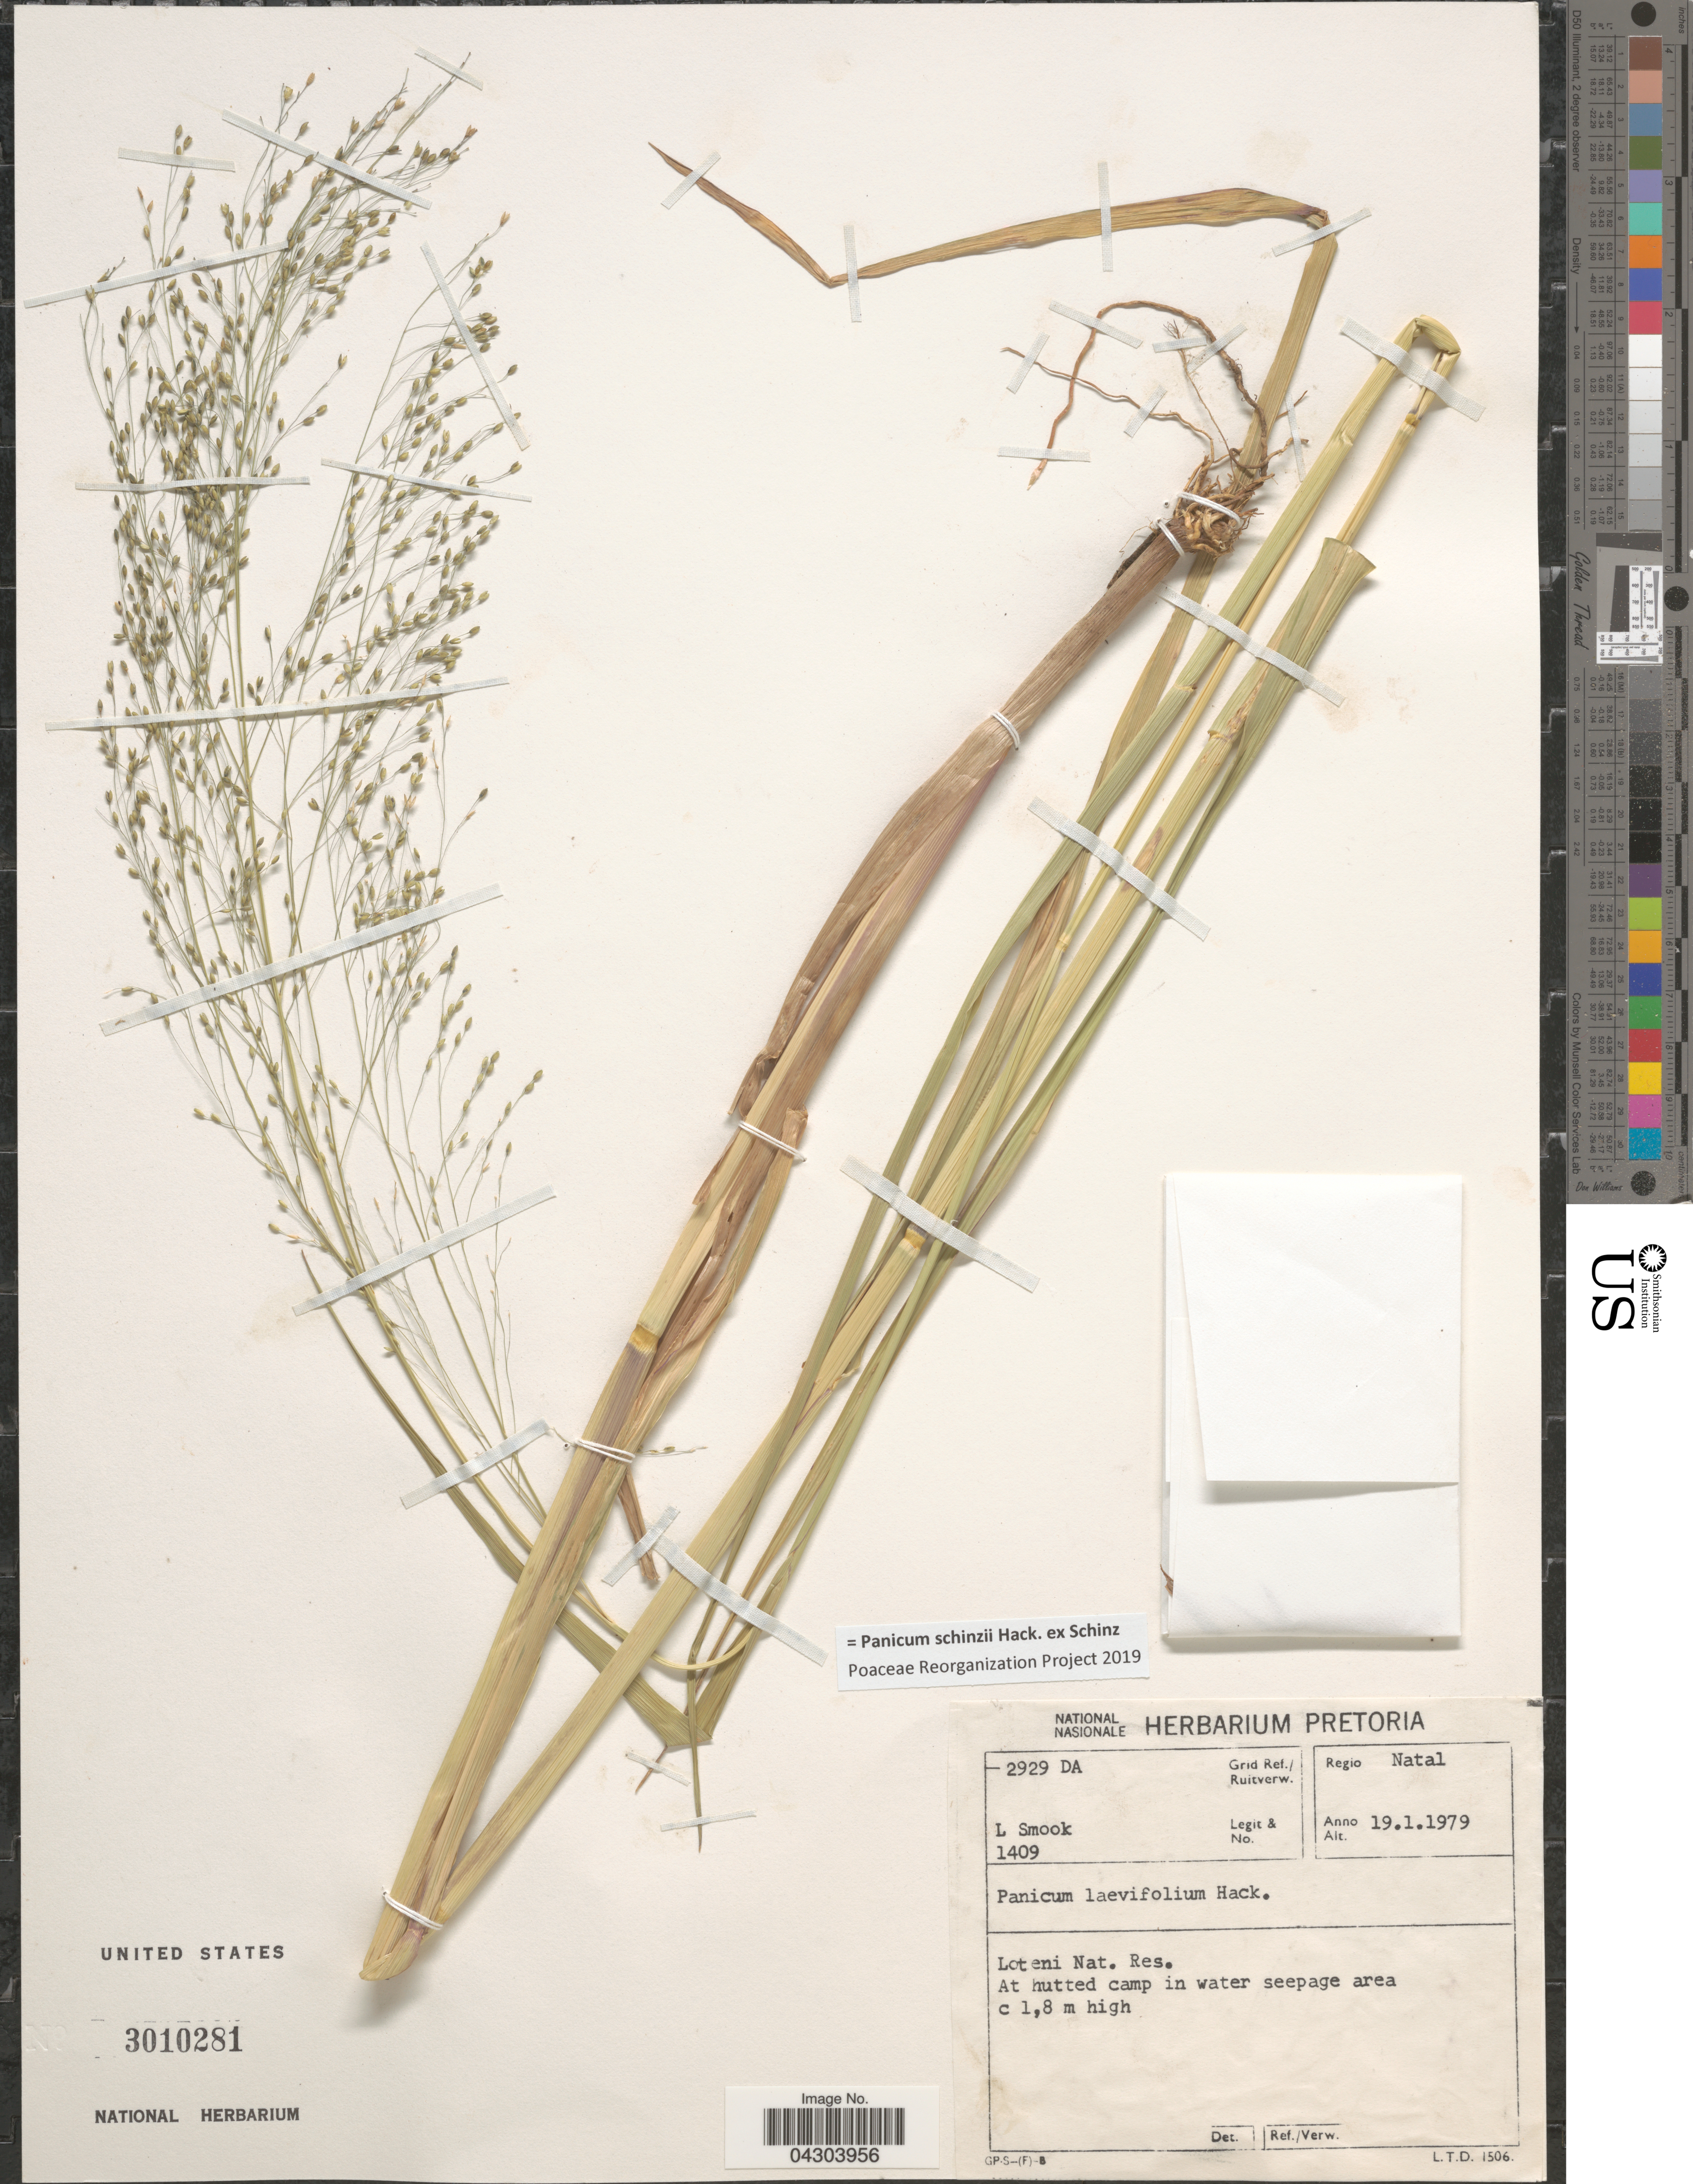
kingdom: Plantae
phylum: Tracheophyta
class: Liliopsida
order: Poales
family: Poaceae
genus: Panicum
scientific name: Panicum schinzii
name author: Hack. ex Schinz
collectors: L. Smook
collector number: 1409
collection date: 1979-01-19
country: South Africa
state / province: KwaZulu-Natal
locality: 2929 DA Grid Ref./Ruitverw. Regio Natal. Loteni Nat. Res. At hutted camp in water seepage area.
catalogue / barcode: US 3010281